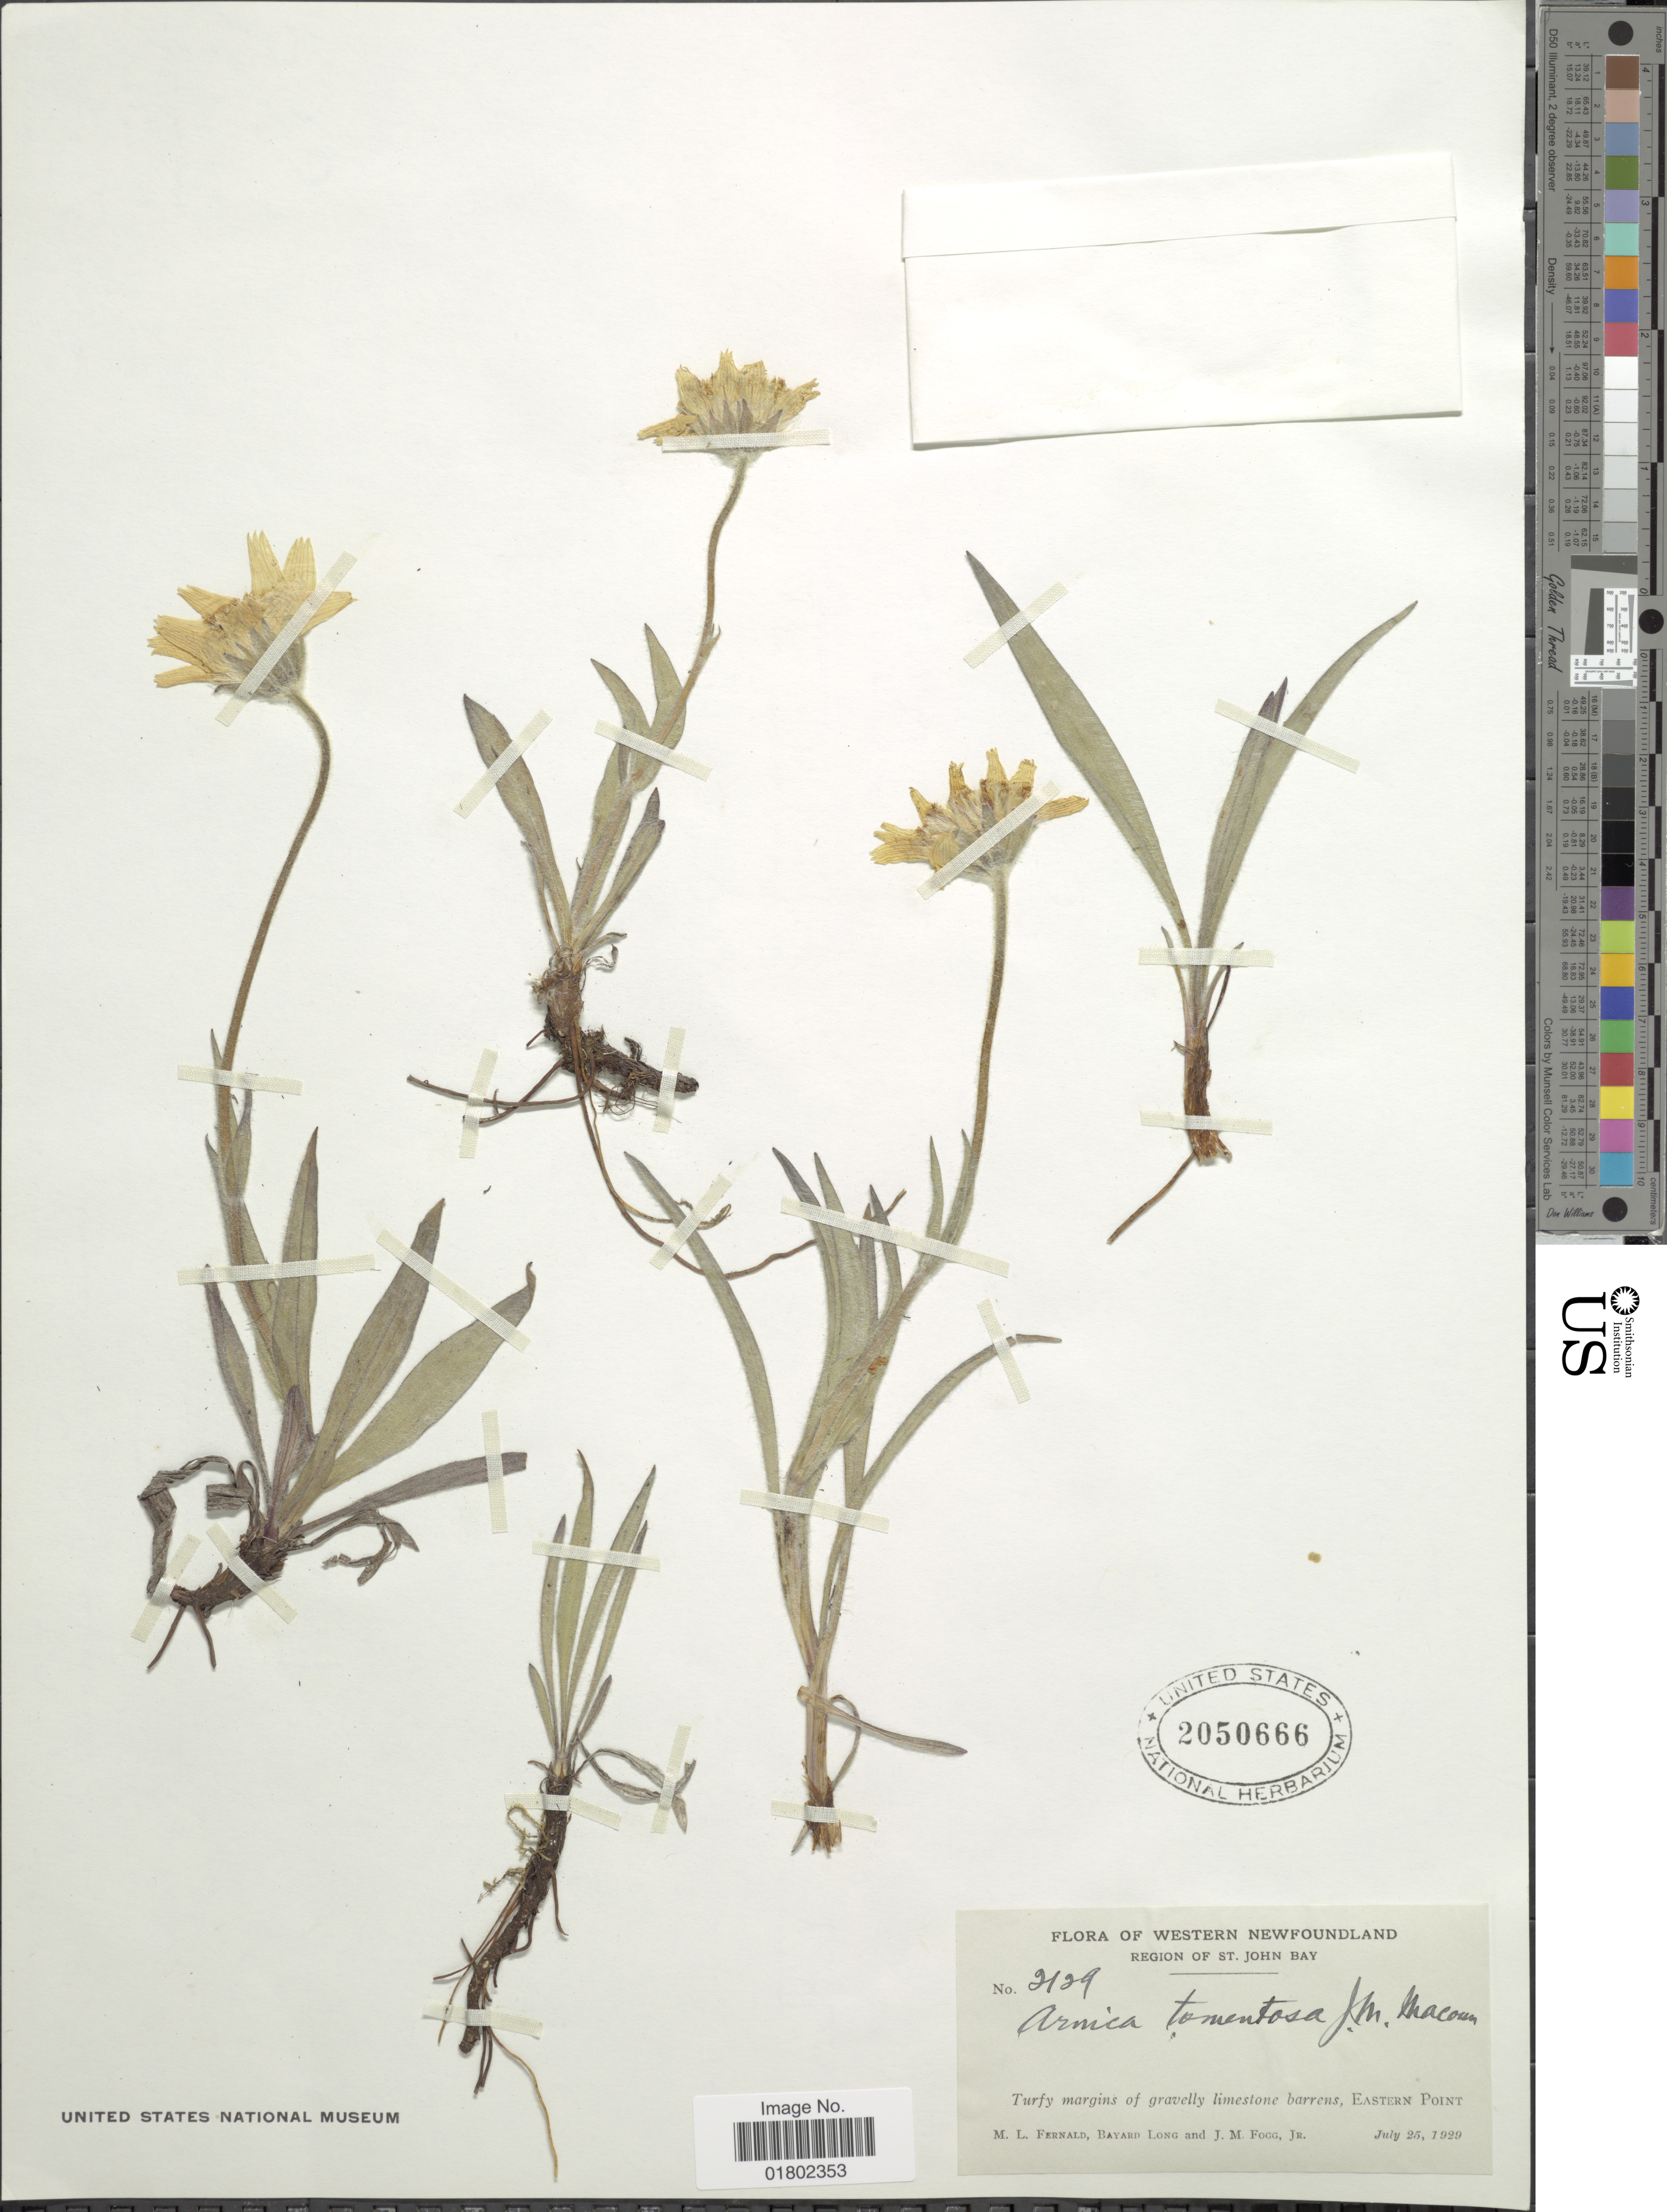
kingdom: Plantae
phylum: Tracheophyta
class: Magnoliopsida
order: Asterales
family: Asteraceae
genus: Arnica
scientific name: Arnica alpina subsp. tomentosa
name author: (Macoun) Maguire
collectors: M. L. Fernald, B. Long & J. Fogg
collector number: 2129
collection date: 1929-07-25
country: Canada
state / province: Newfoundland and Labrador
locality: Eastern Point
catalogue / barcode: US 2050666